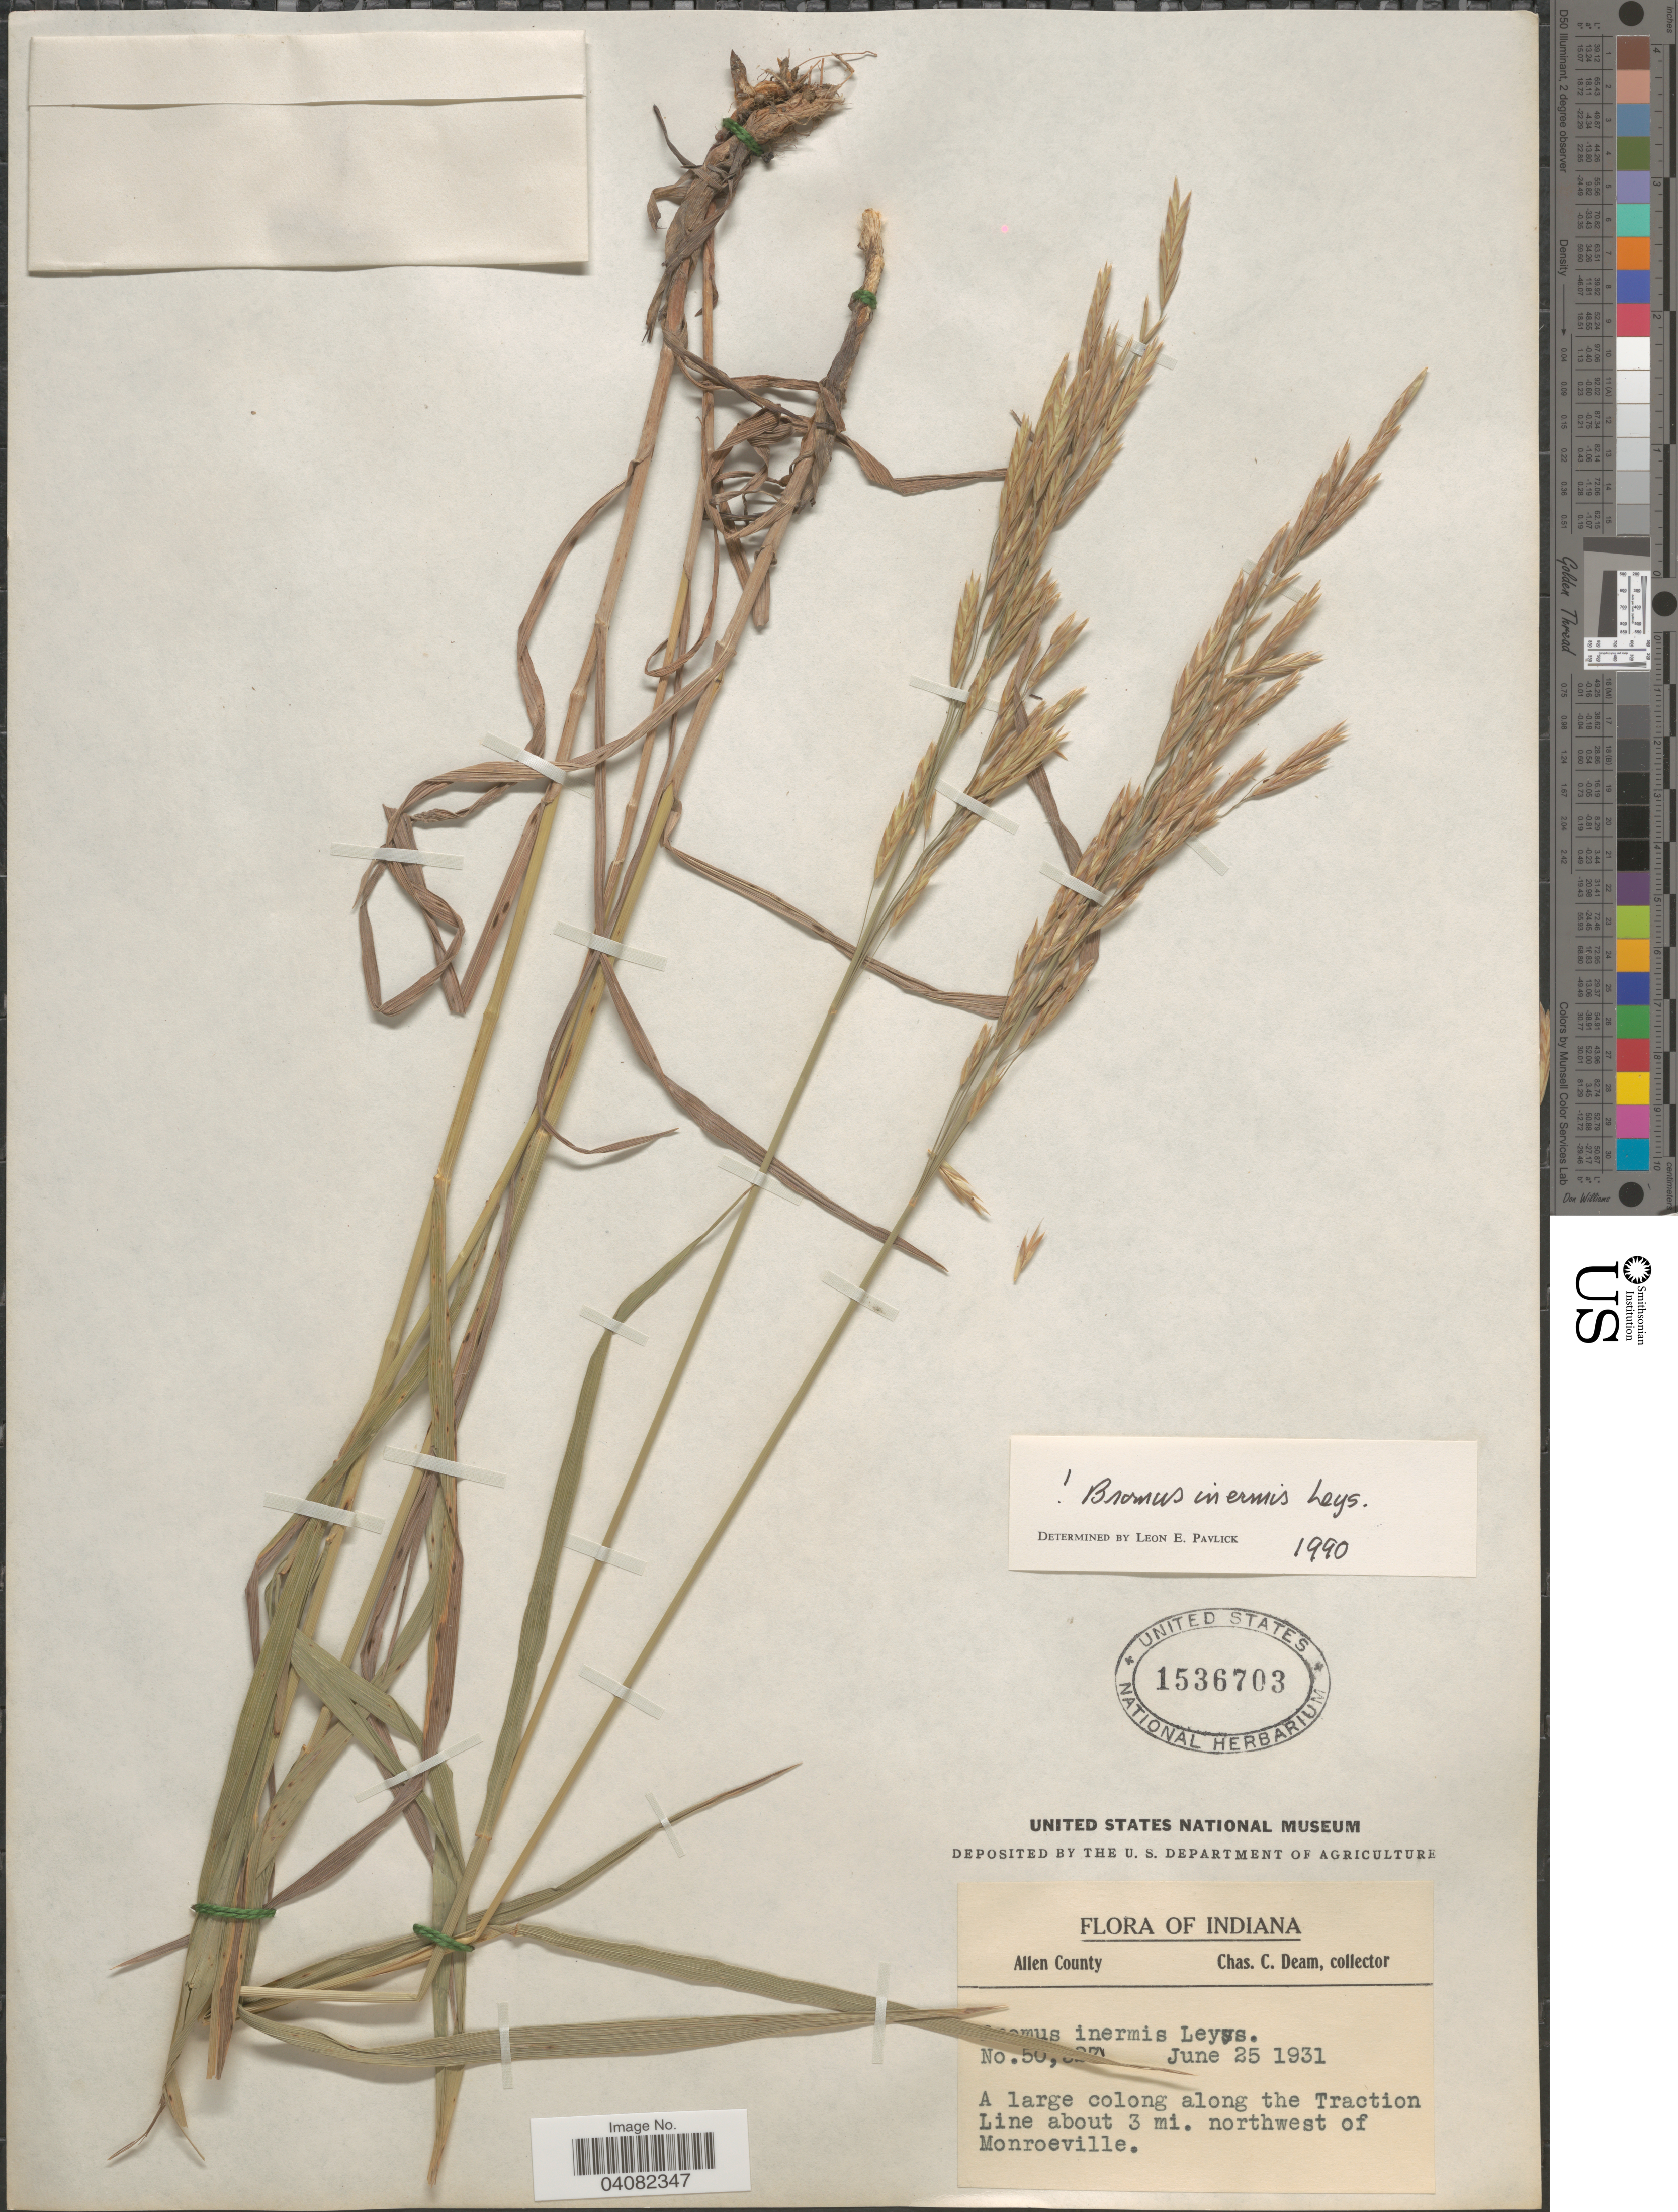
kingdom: Plantae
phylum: Tracheophyta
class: Liliopsida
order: Poales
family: Poaceae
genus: Bromus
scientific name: Bromus inermis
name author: Leyss.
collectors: C. C. Deam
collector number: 50!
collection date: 1931-06-25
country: United States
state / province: Indiana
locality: Allen County. A large colong along the Traction Line about 3 mi. northwest of Monroeville.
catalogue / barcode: US 1536703